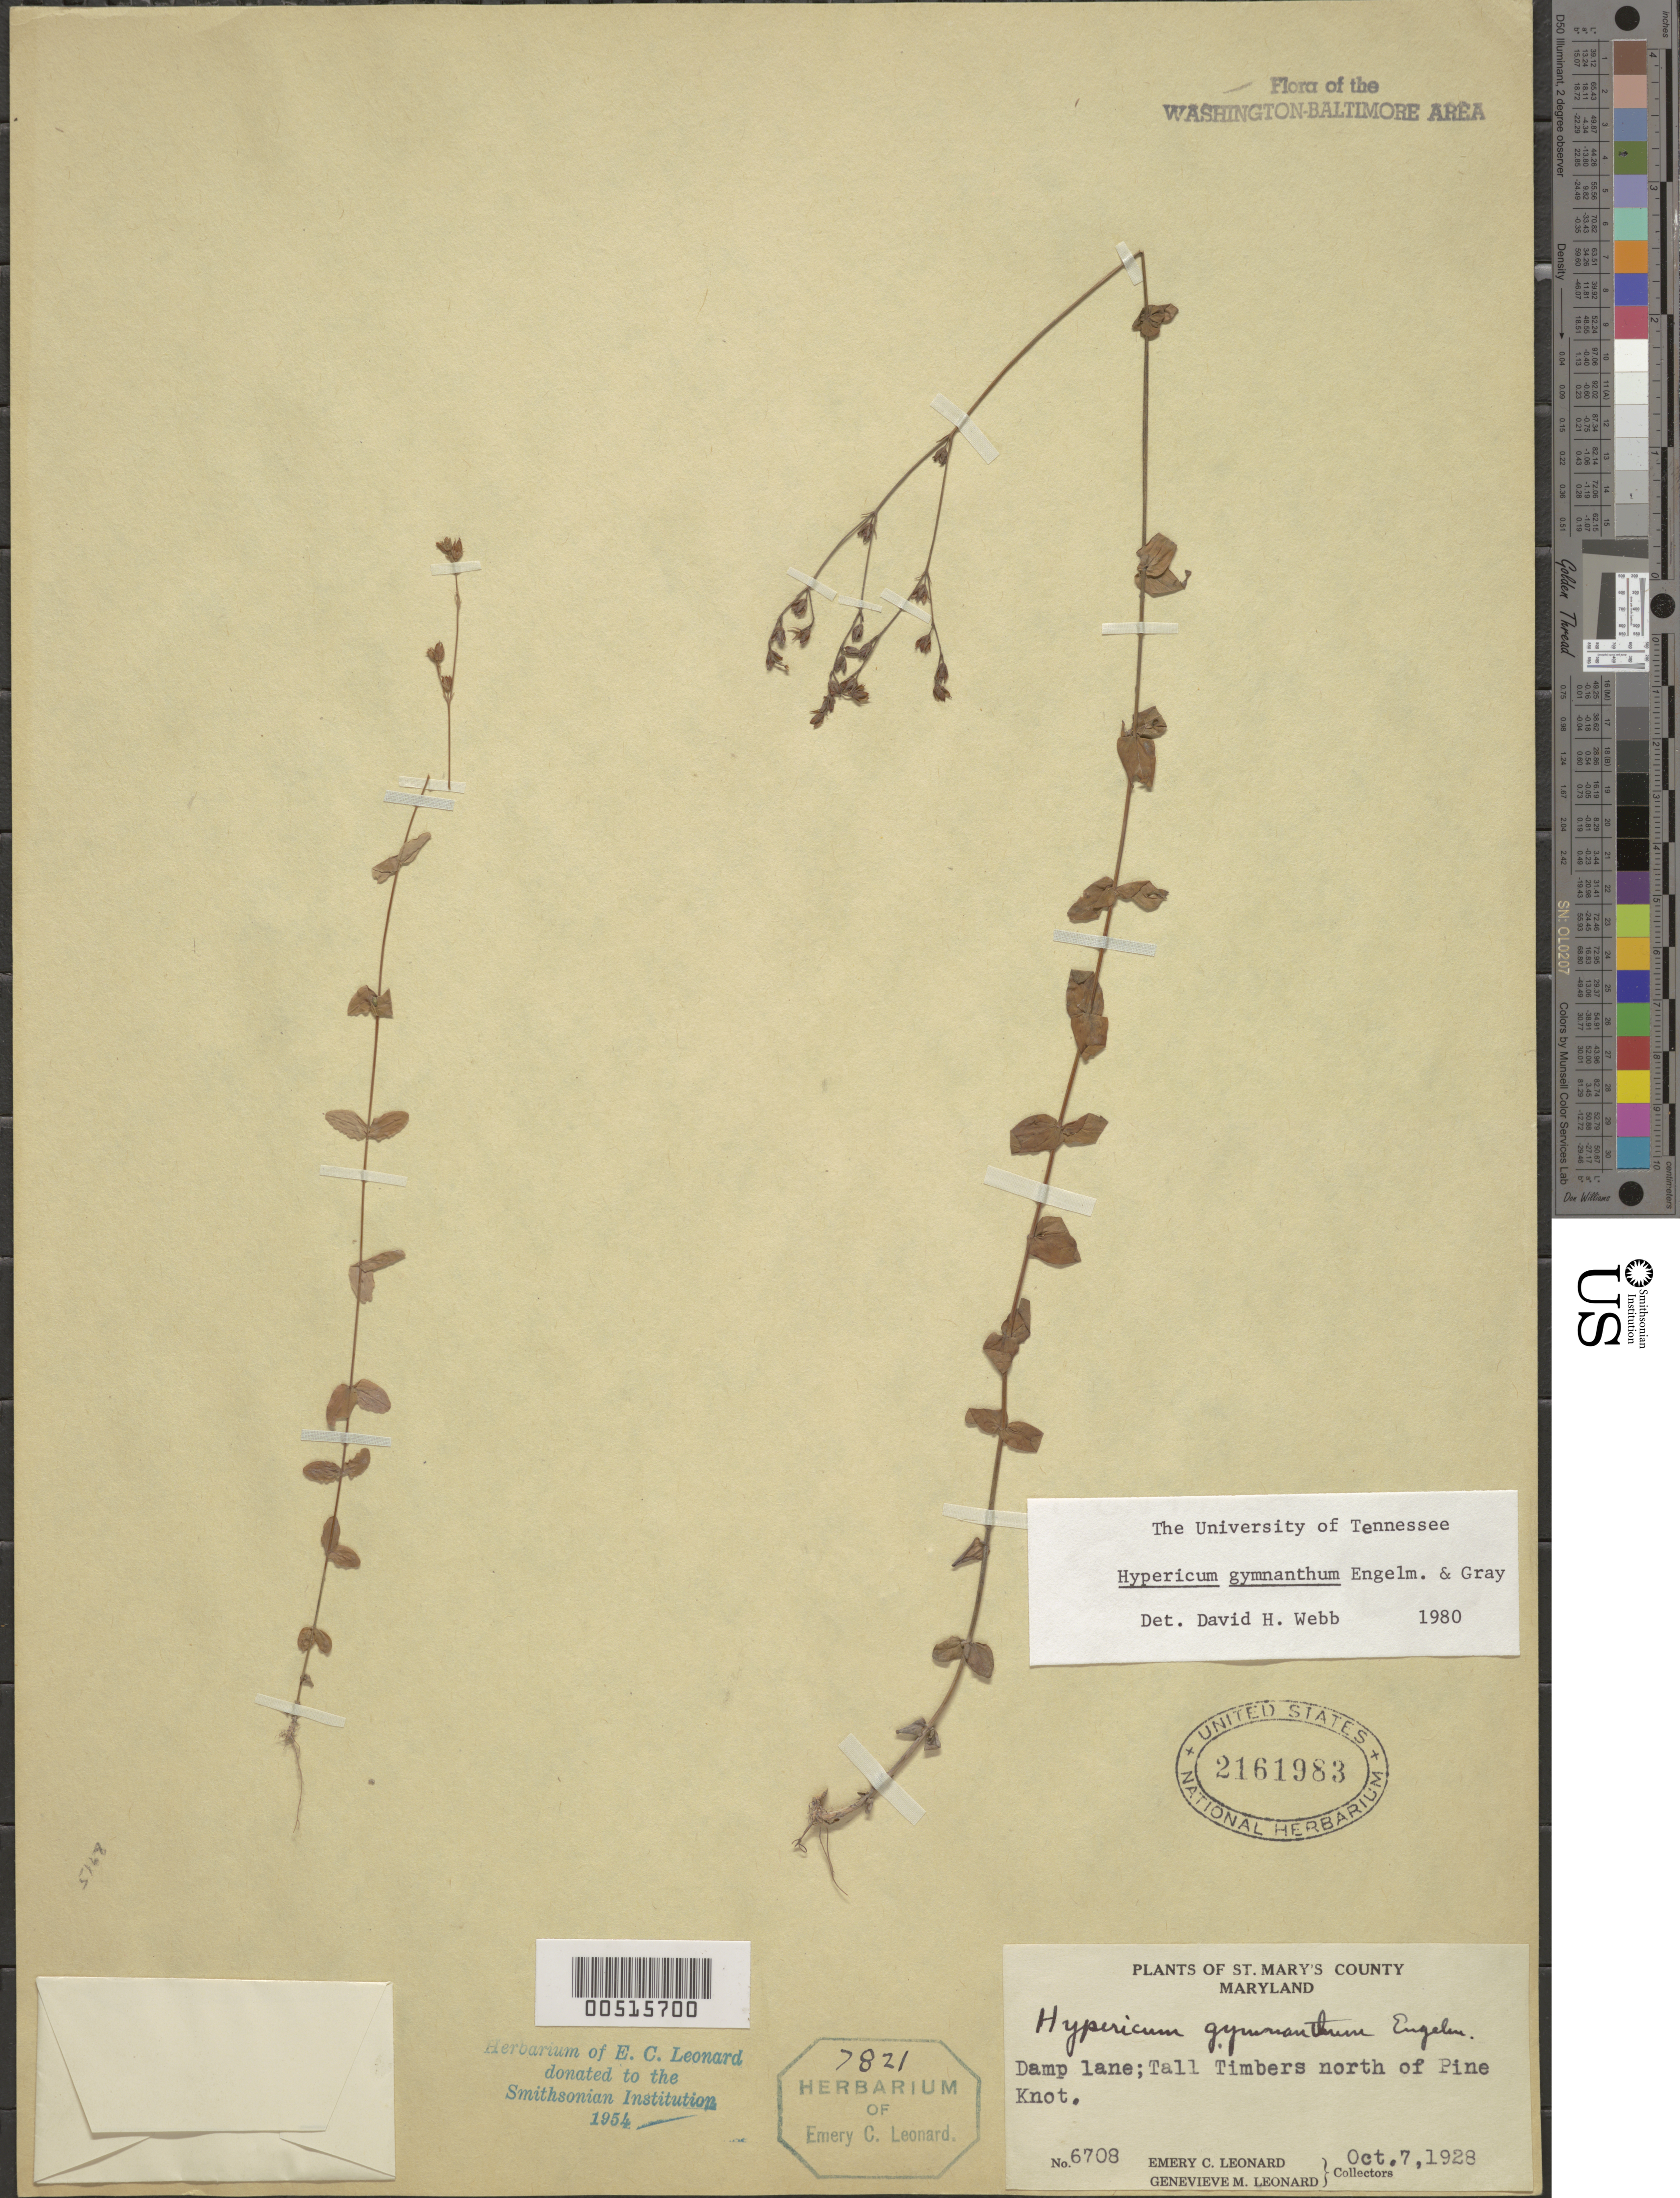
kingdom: Plantae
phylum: Tracheophyta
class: Magnoliopsida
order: Malpighiales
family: Hypericaceae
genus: Hypericum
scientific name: Hypericum gymnanthum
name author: Engelm. & A. Gray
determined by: Webb, D. H.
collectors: E. C. Leonard & G. M. Leonard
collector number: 6708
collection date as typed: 07 Oct 1928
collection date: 1928-10-07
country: United States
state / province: Maryland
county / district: St. Mary's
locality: Tall Timbers, N of Pine Knot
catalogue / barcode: US 2161983